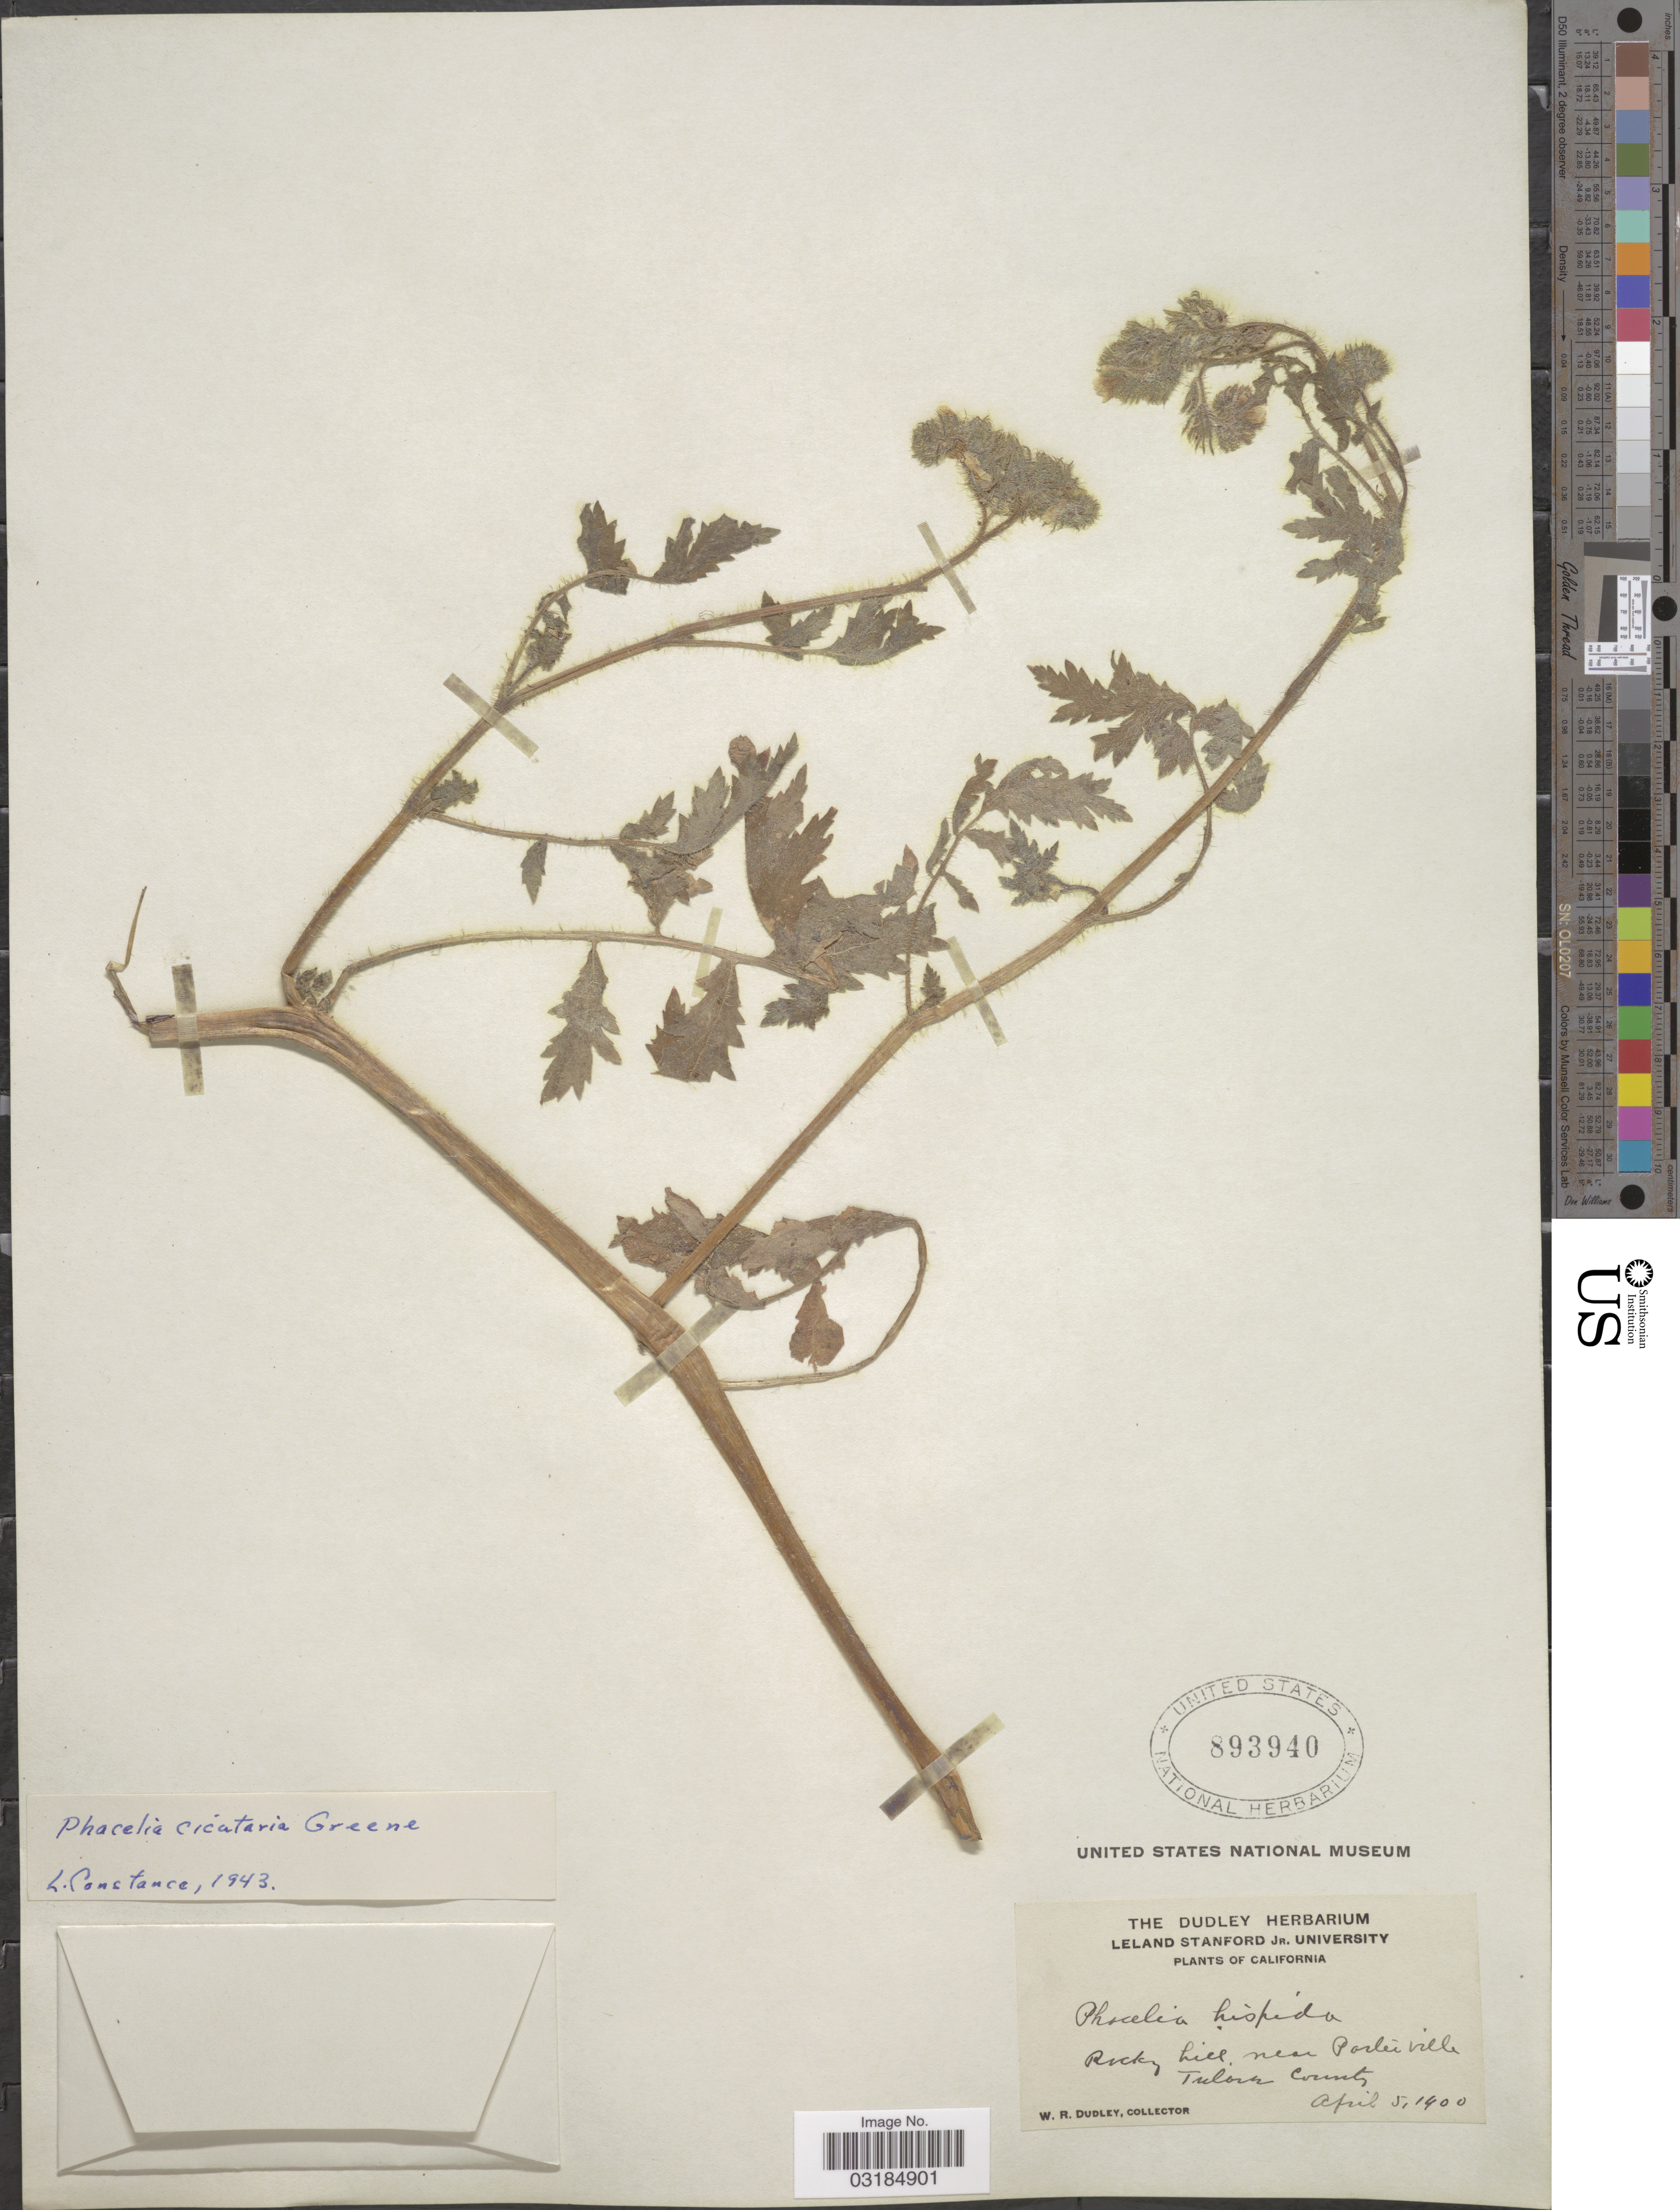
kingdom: Plantae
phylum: Tracheophyta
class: Magnoliopsida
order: Boraginales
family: Hydrophyllaceae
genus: Phacelia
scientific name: Phacelia cicutaria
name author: Greene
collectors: W. Dudley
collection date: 1900-04-05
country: United States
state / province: California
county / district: Tulare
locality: Rocky hill, near Porterville. Tulare County.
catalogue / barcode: US 893940